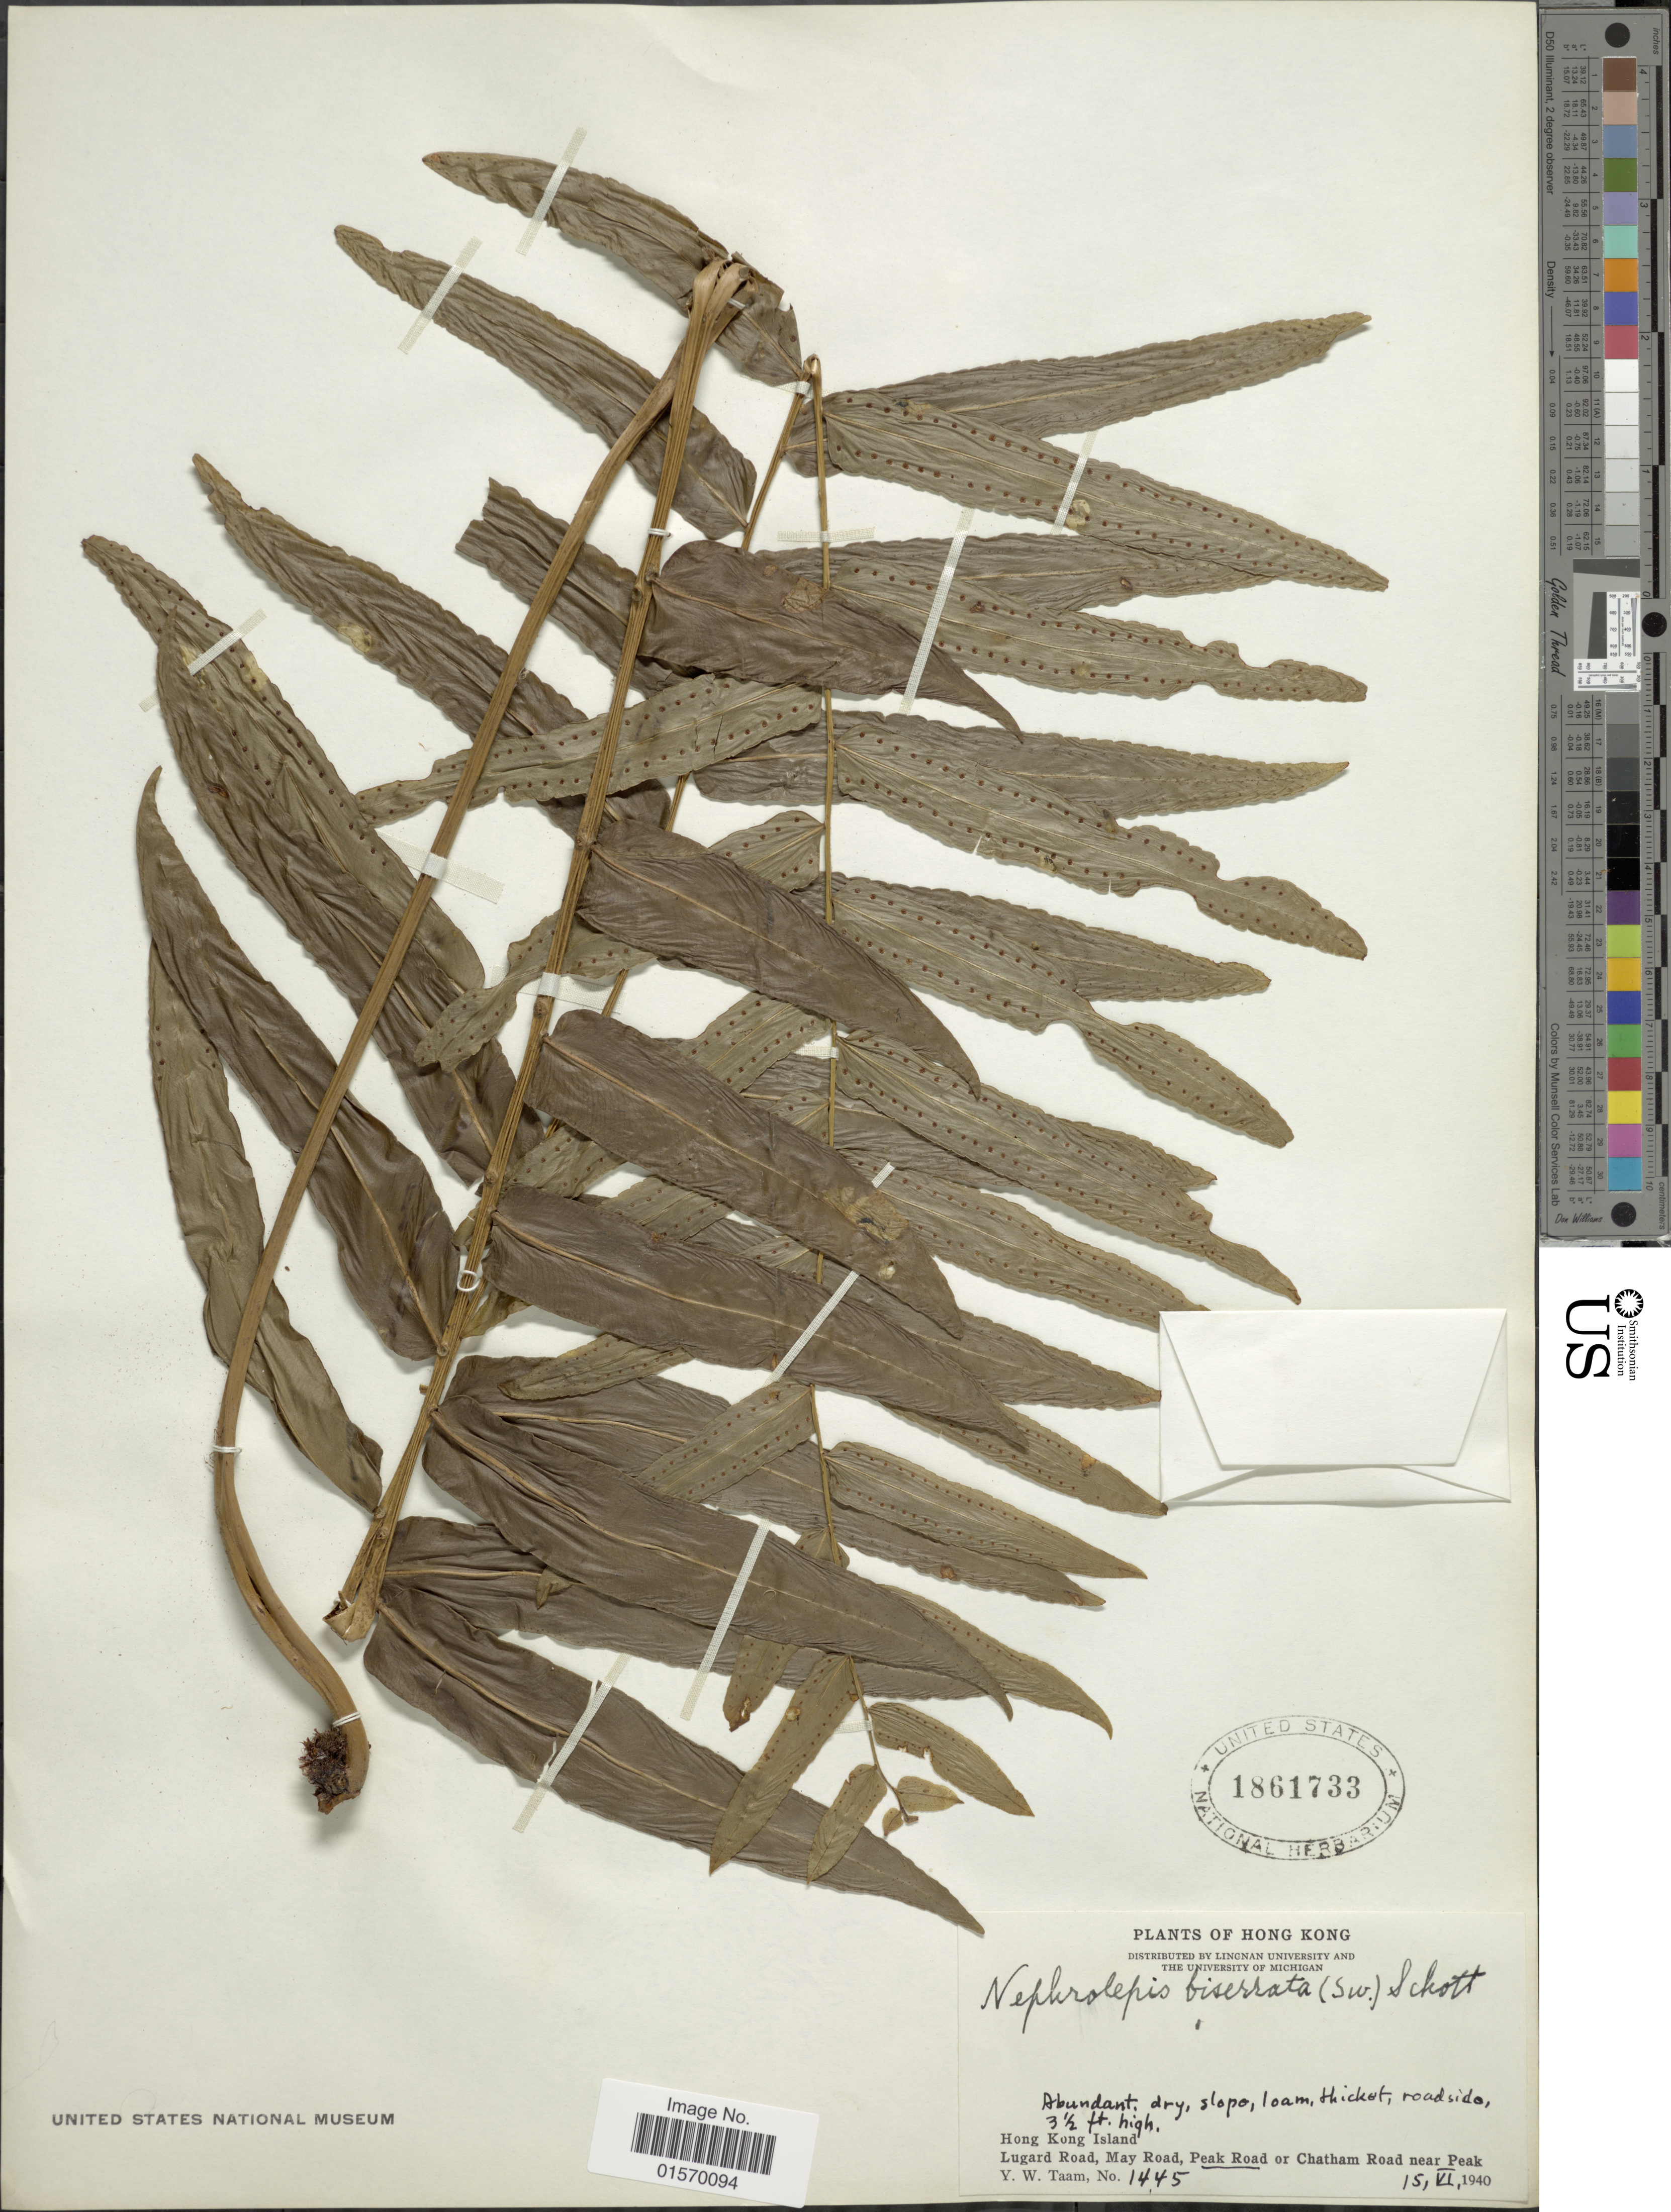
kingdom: Plantae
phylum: Tracheophyta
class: Polypodiopsida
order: Polypodiales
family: Nephrolepidaceae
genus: Nephrolepis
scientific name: Nephrolepis biserrata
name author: (Sw.) Schott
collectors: Y. W. Taam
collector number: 1445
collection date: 1940-06-15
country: China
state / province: Hong Kong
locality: Hong Kong Island. Lugard Road, May Road, Peak Road or Chatham Road near Peak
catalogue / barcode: US 1861733